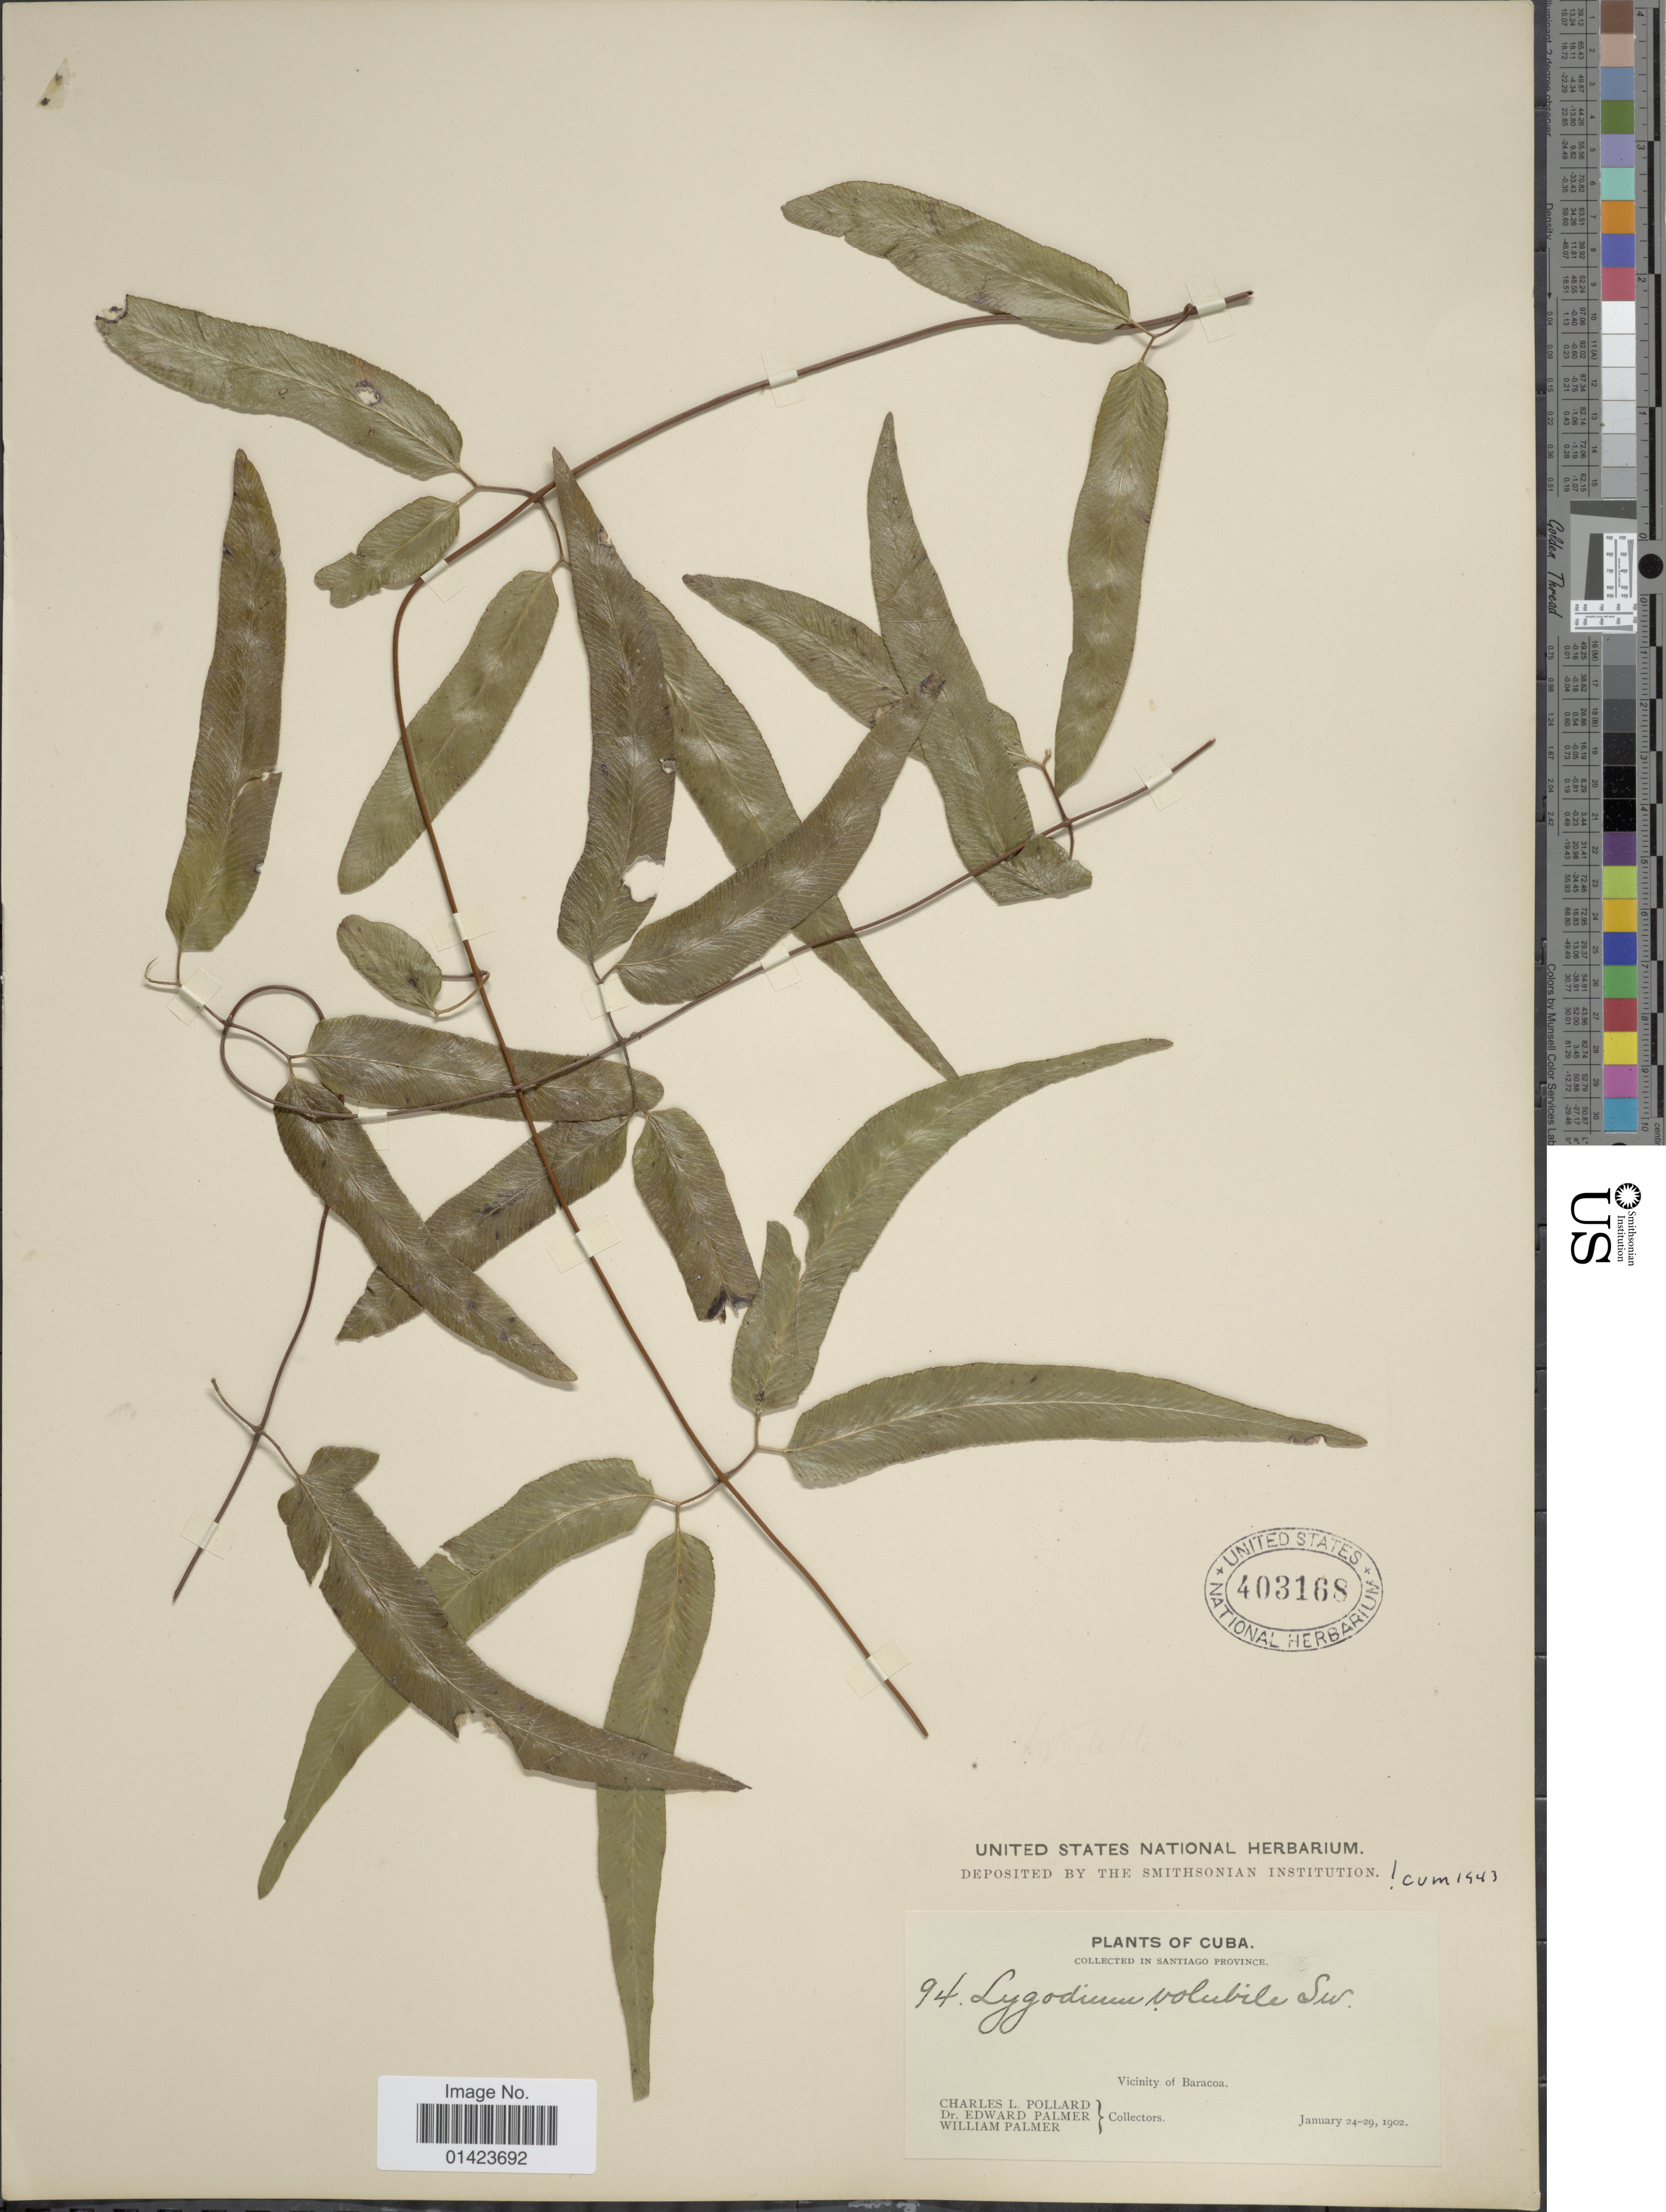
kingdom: Plantae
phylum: Tracheophyta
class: Polypodiopsida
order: Schizaeales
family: Lygodiaceae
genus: Lygodium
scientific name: Lygodium volubile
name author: Sw.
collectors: C. L. Pollard, E. Palmer & W. Palmer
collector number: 94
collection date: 1902-01-24/1902-01-29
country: Cuba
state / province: Santiago de Cuba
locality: Santiago Province, Vicinity of Baracoa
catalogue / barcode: US 403168